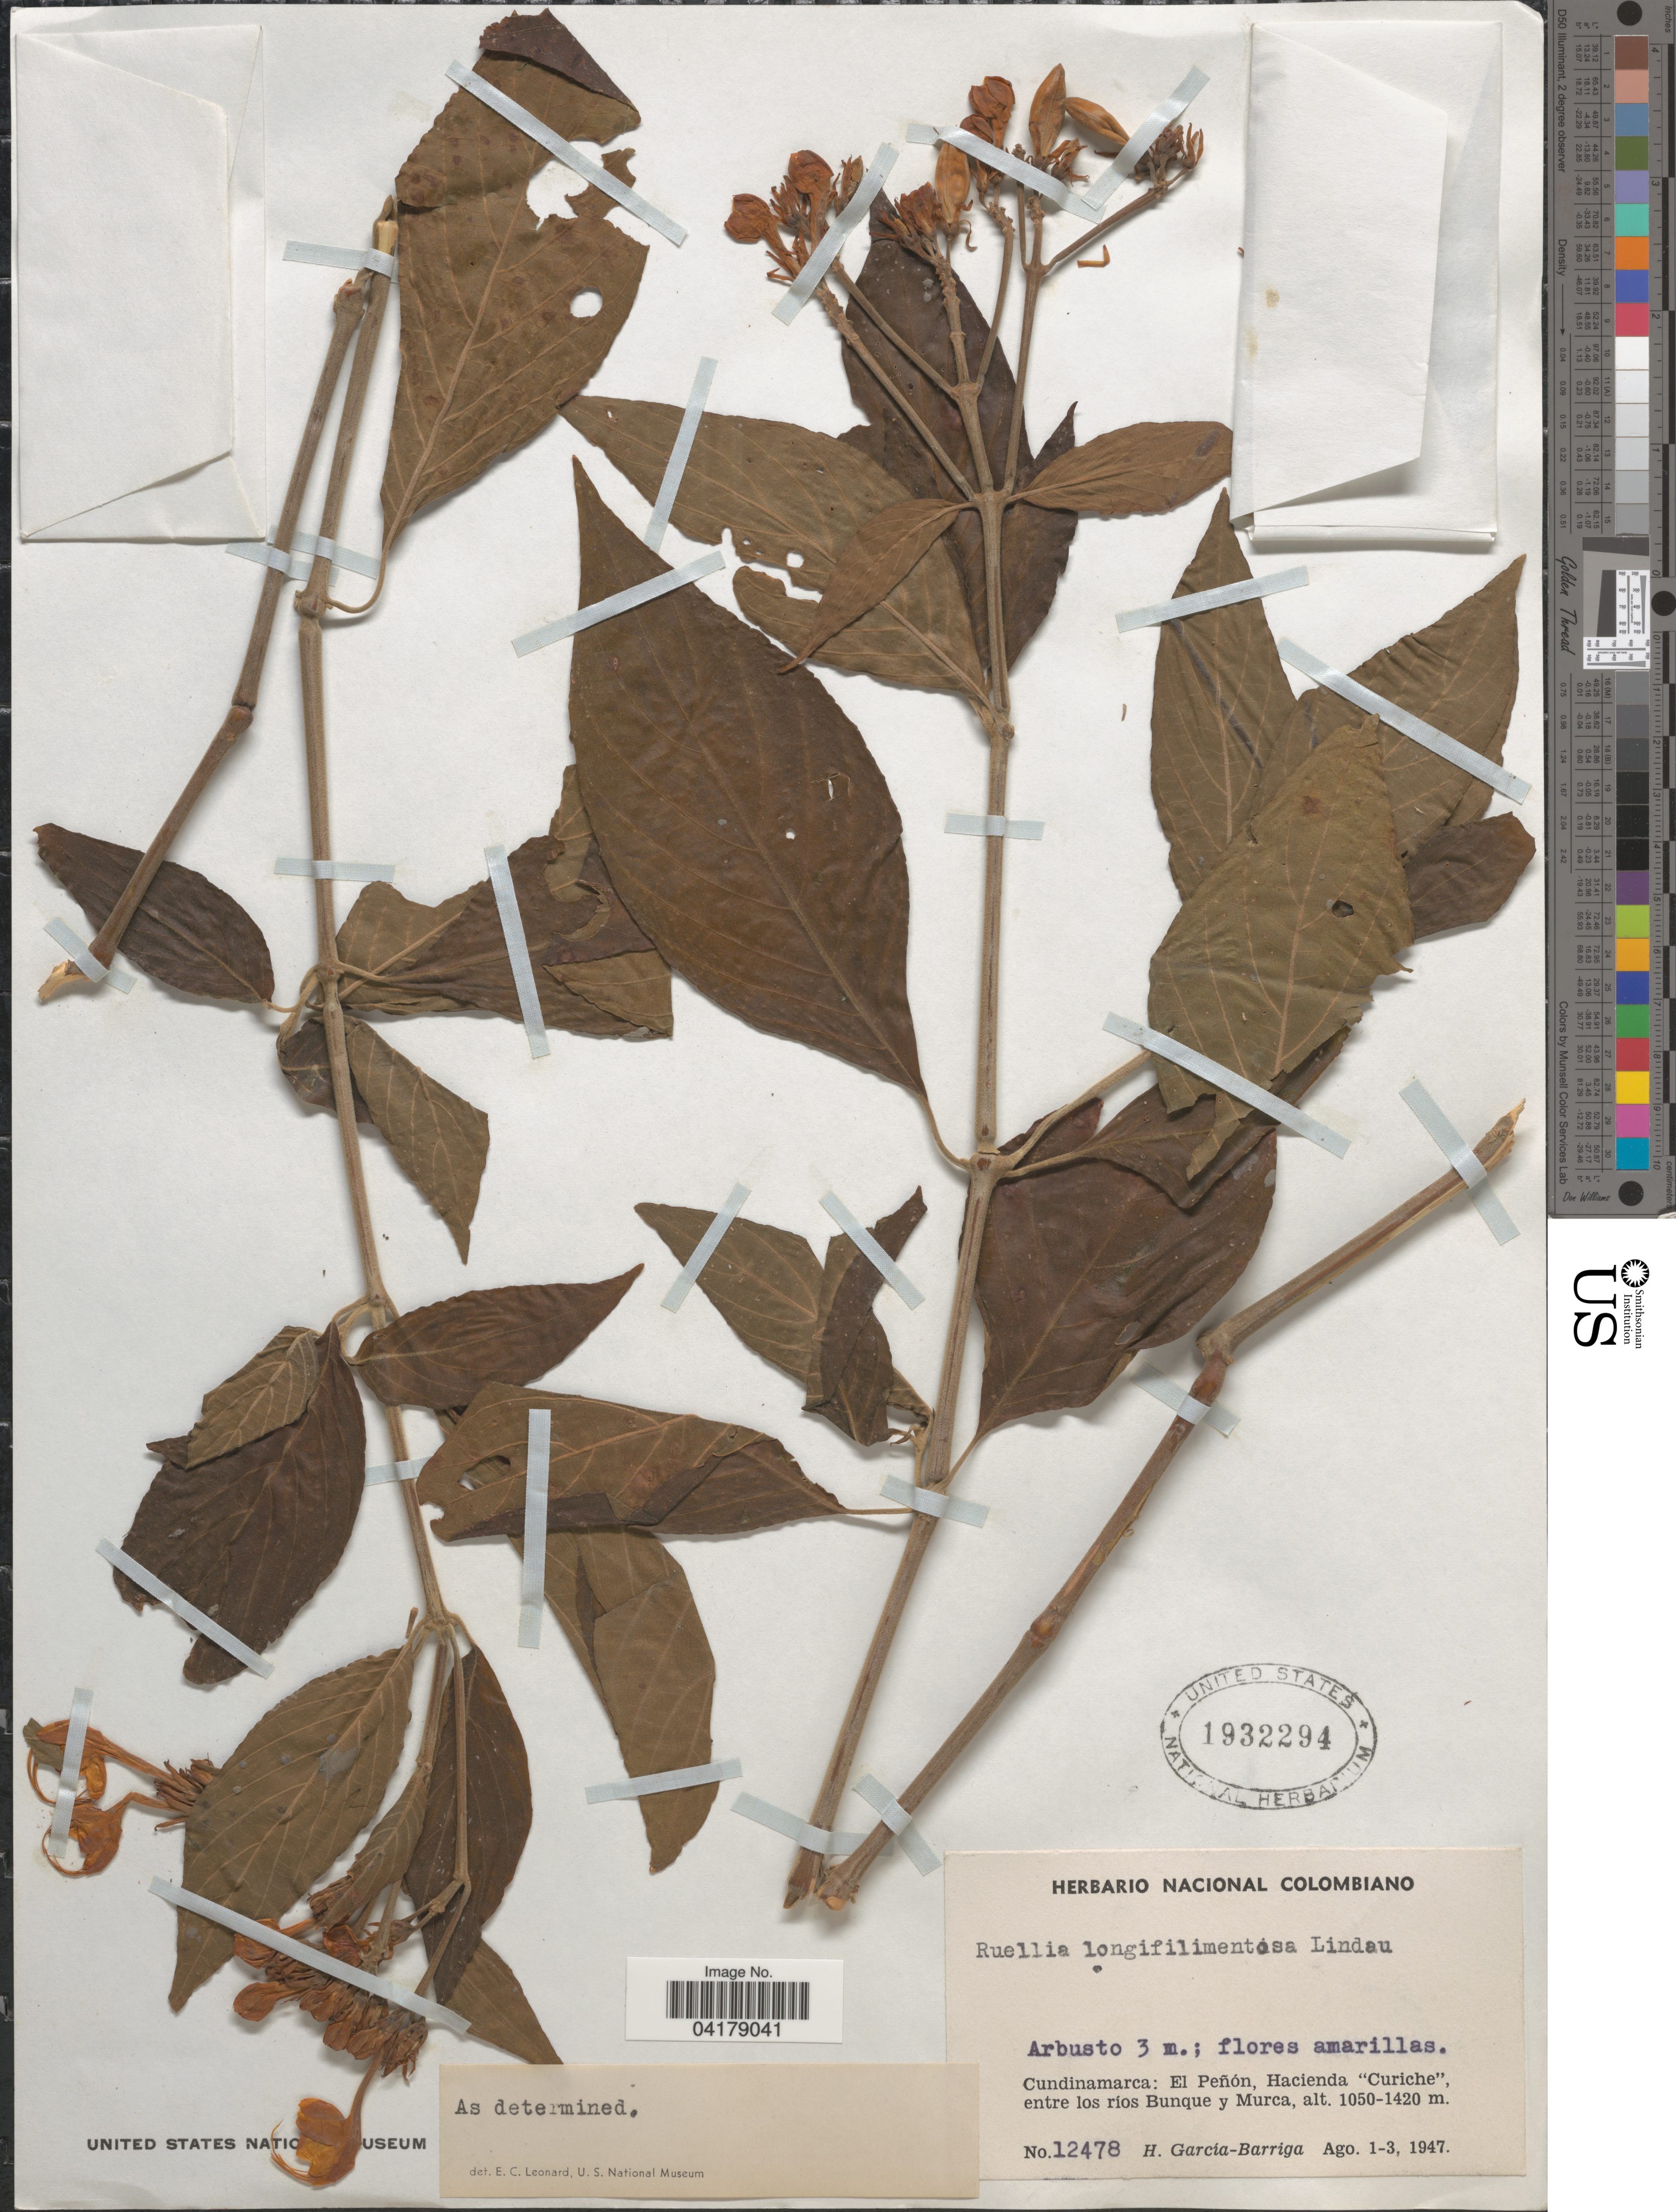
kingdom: Plantae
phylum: Tracheophyta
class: Magnoliopsida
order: Lamiales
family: Acanthaceae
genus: Ruellia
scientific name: Ruellia longifilamentosa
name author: Lindau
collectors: H. García Barriga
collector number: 12478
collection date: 1947-08-01/1947-08-03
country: Colombia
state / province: Cundinamarca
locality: El Peñón, Hacienda "Curiche", entre los ríos Bunque y Murca.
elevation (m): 1050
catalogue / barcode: US 1932294